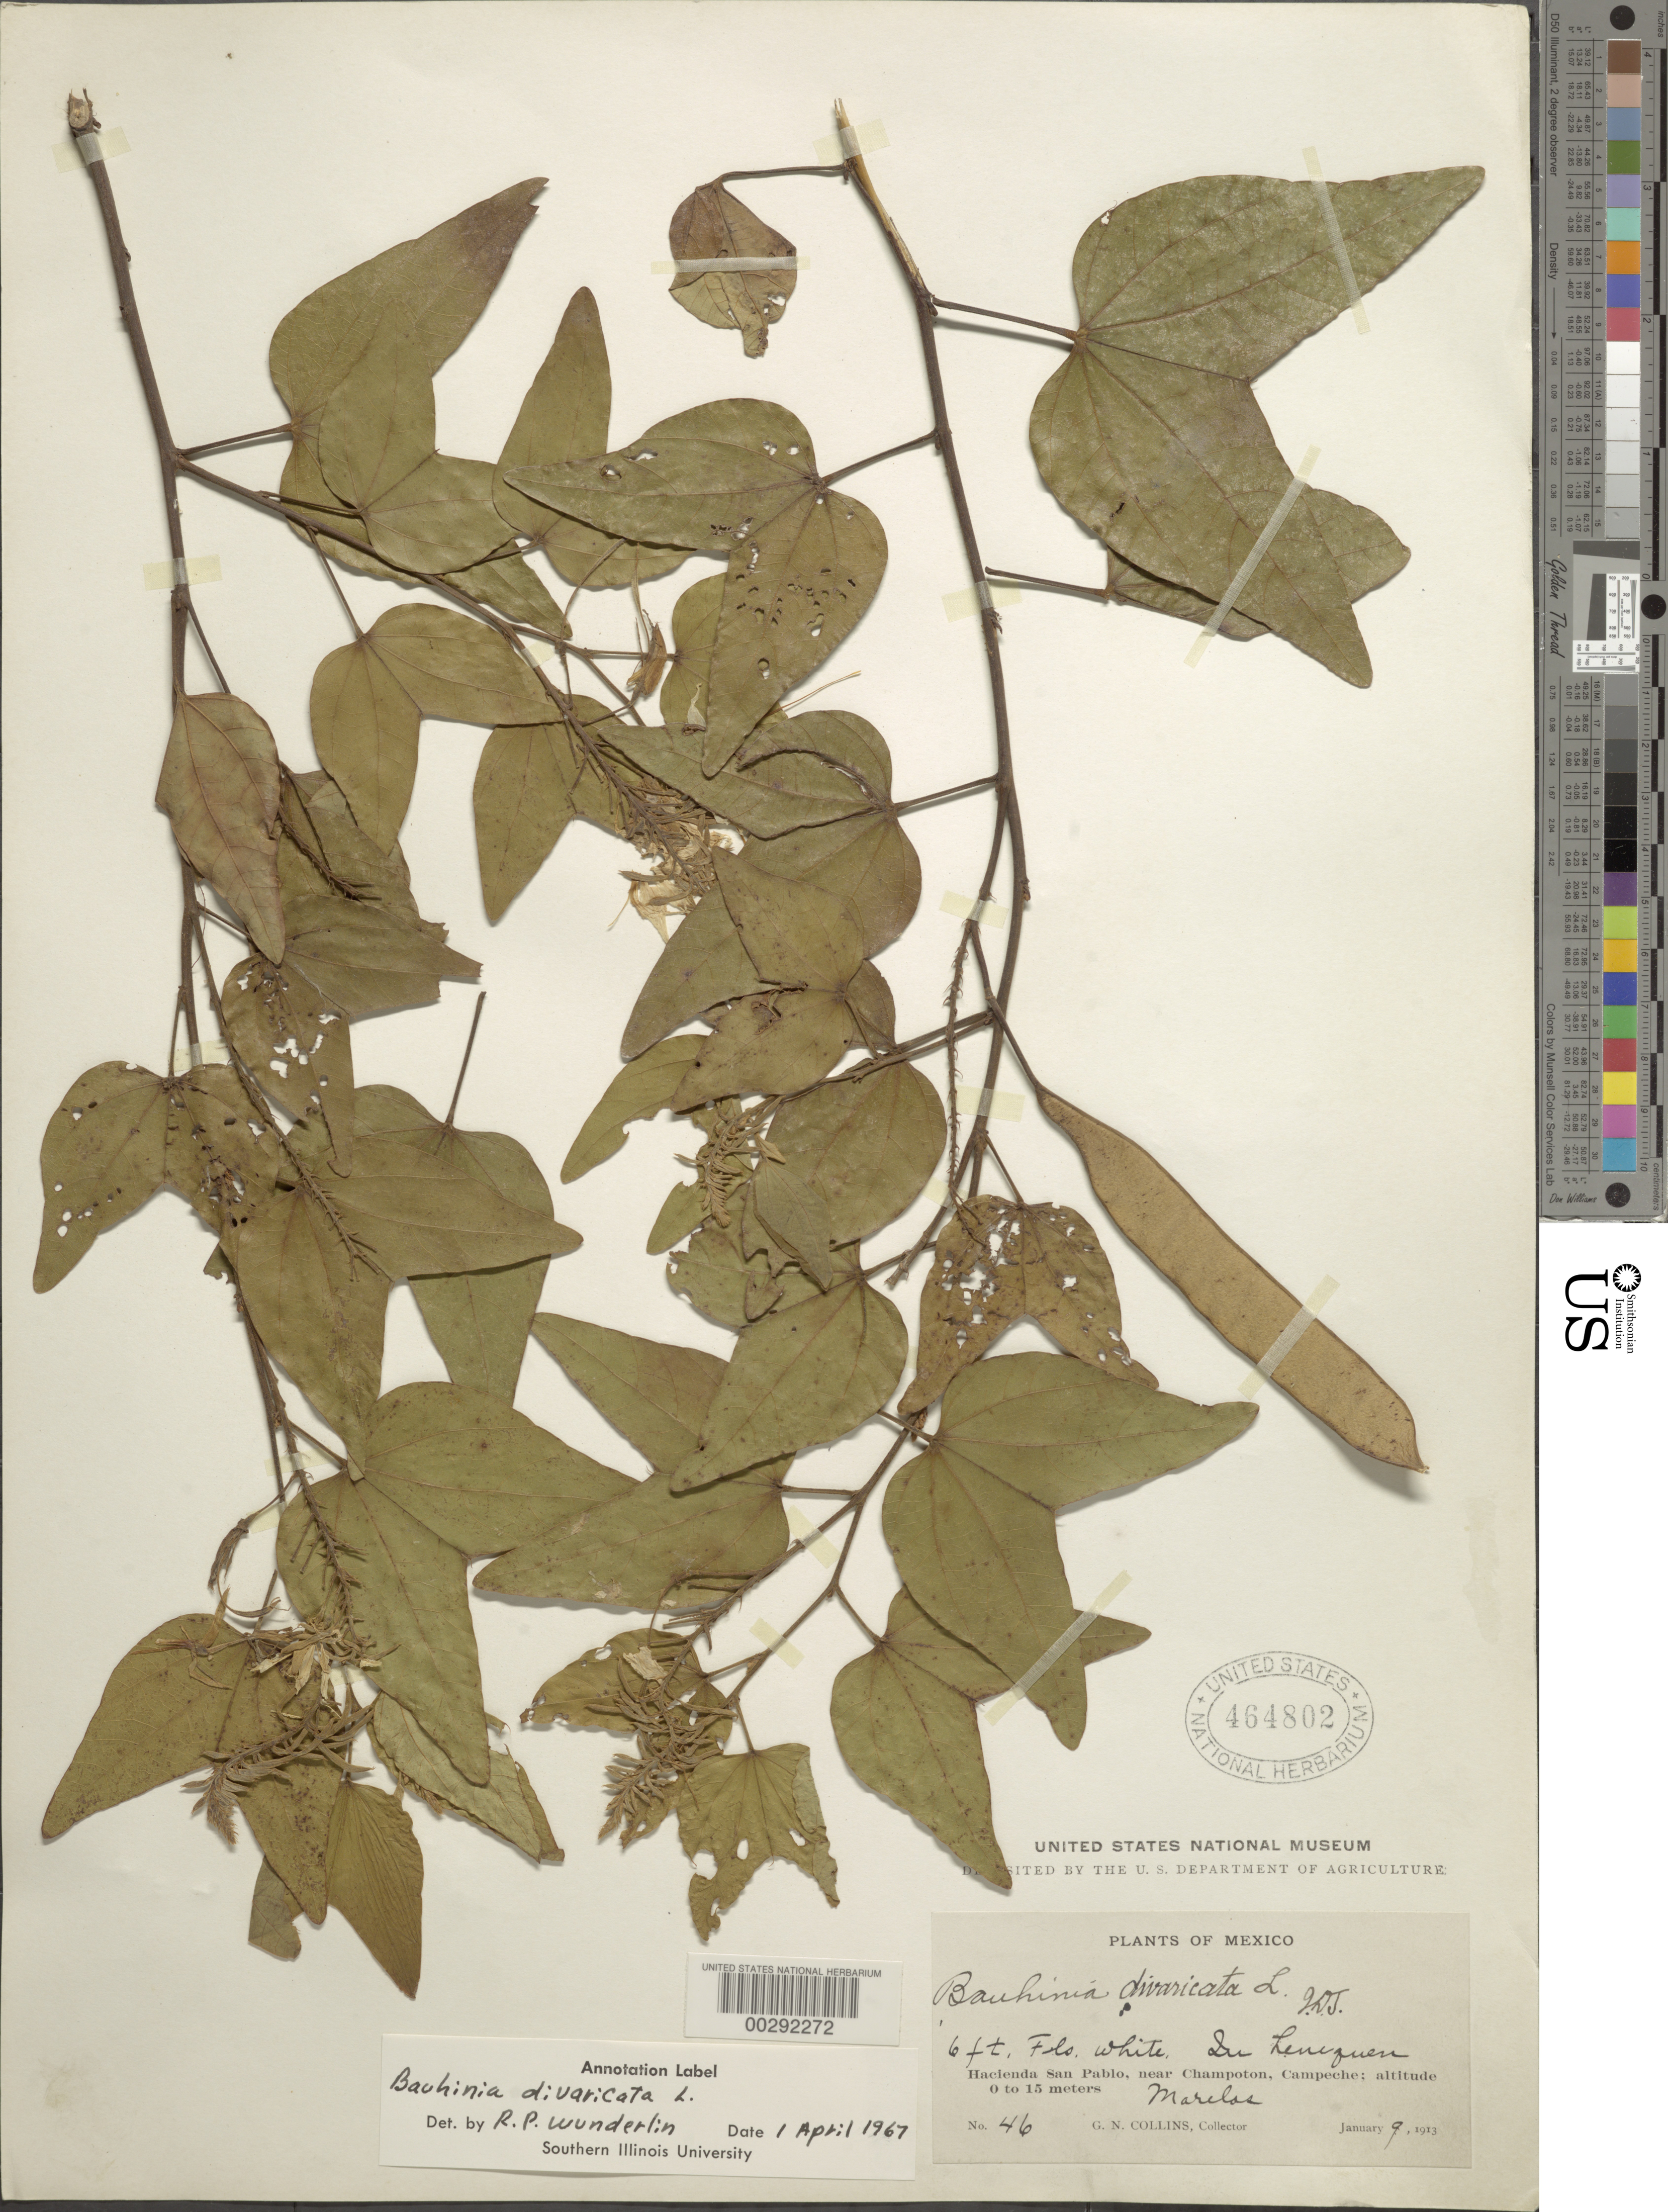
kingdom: Plantae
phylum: Tracheophyta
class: Magnoliopsida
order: Fabales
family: Fabaceae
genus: Bauhinia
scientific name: Bauhinia divaricata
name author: L.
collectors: G. Collins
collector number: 46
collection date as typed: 09 Jan 1913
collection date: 1913-01-09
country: Mexico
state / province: Campeche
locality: Marelos; Hacienda San Pablo, near Champoton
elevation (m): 0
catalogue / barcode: US 464802